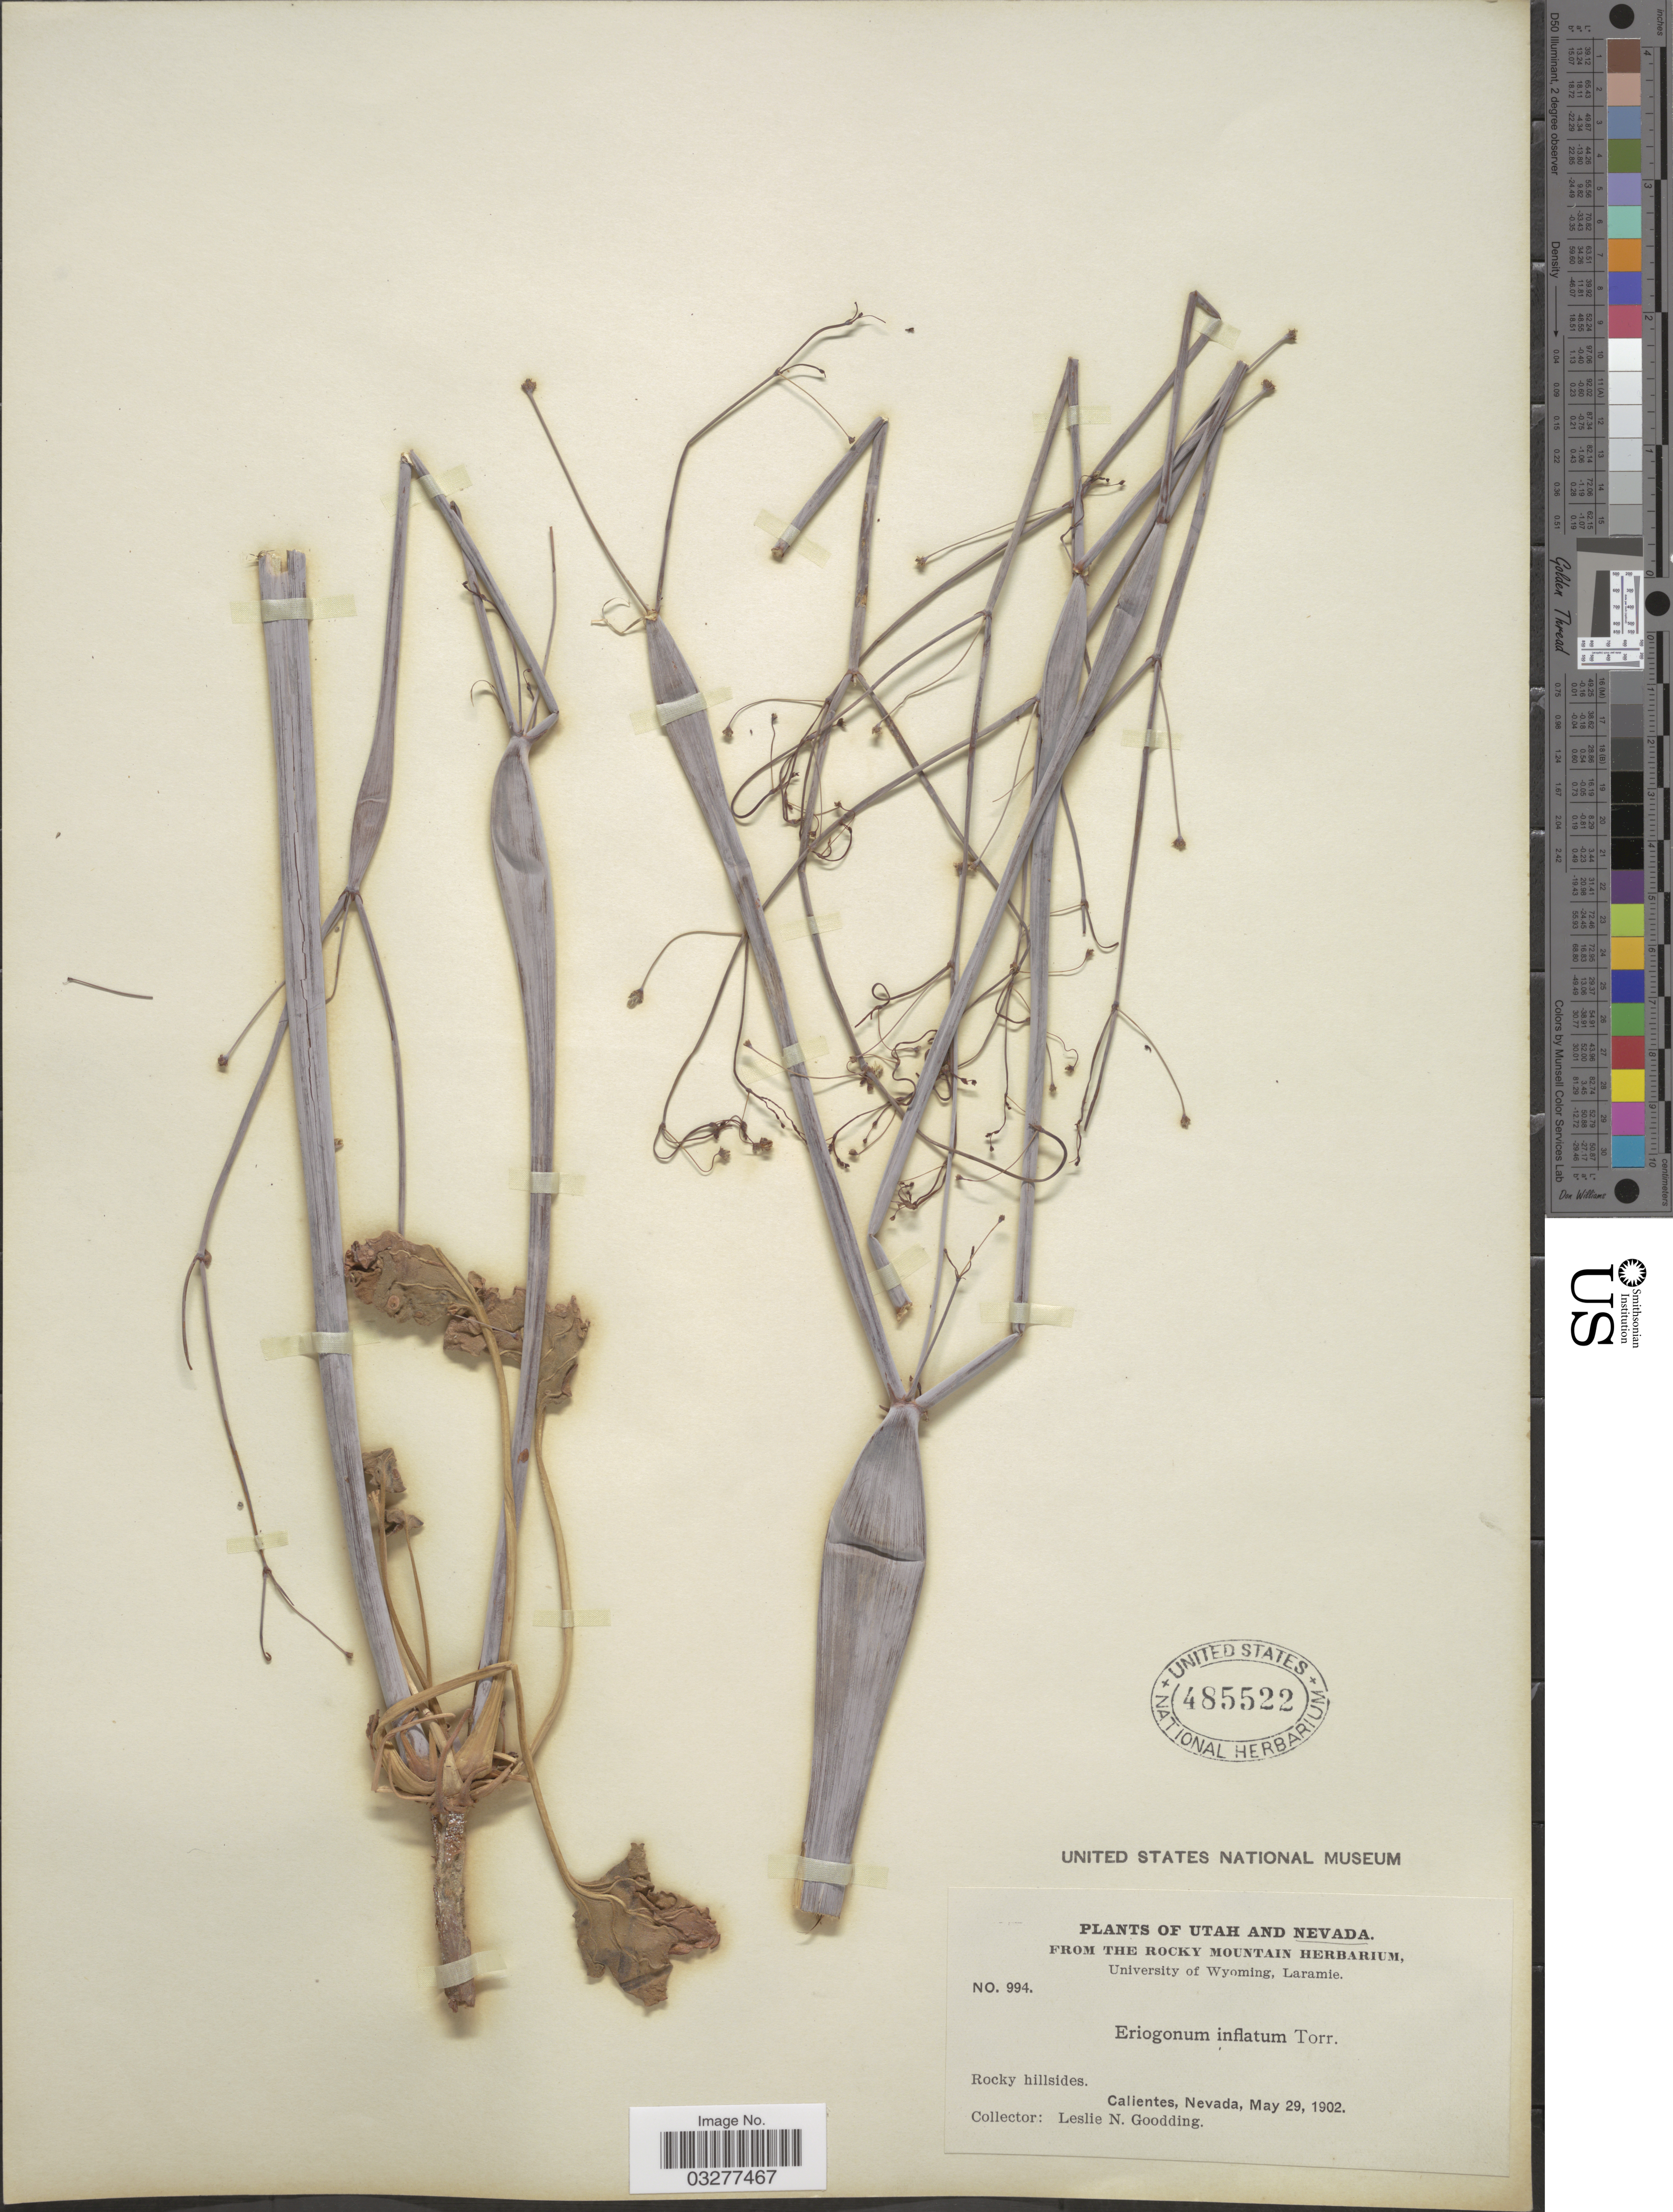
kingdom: Plantae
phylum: Tracheophyta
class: Magnoliopsida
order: Caryophyllales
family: Polygonaceae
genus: Eriogonum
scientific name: Eriogonum inflatum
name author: Torr. & Frém.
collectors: L. N. Goodding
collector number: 994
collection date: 1902-05-29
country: United States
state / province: Nevada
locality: Calientes.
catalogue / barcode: US 485522